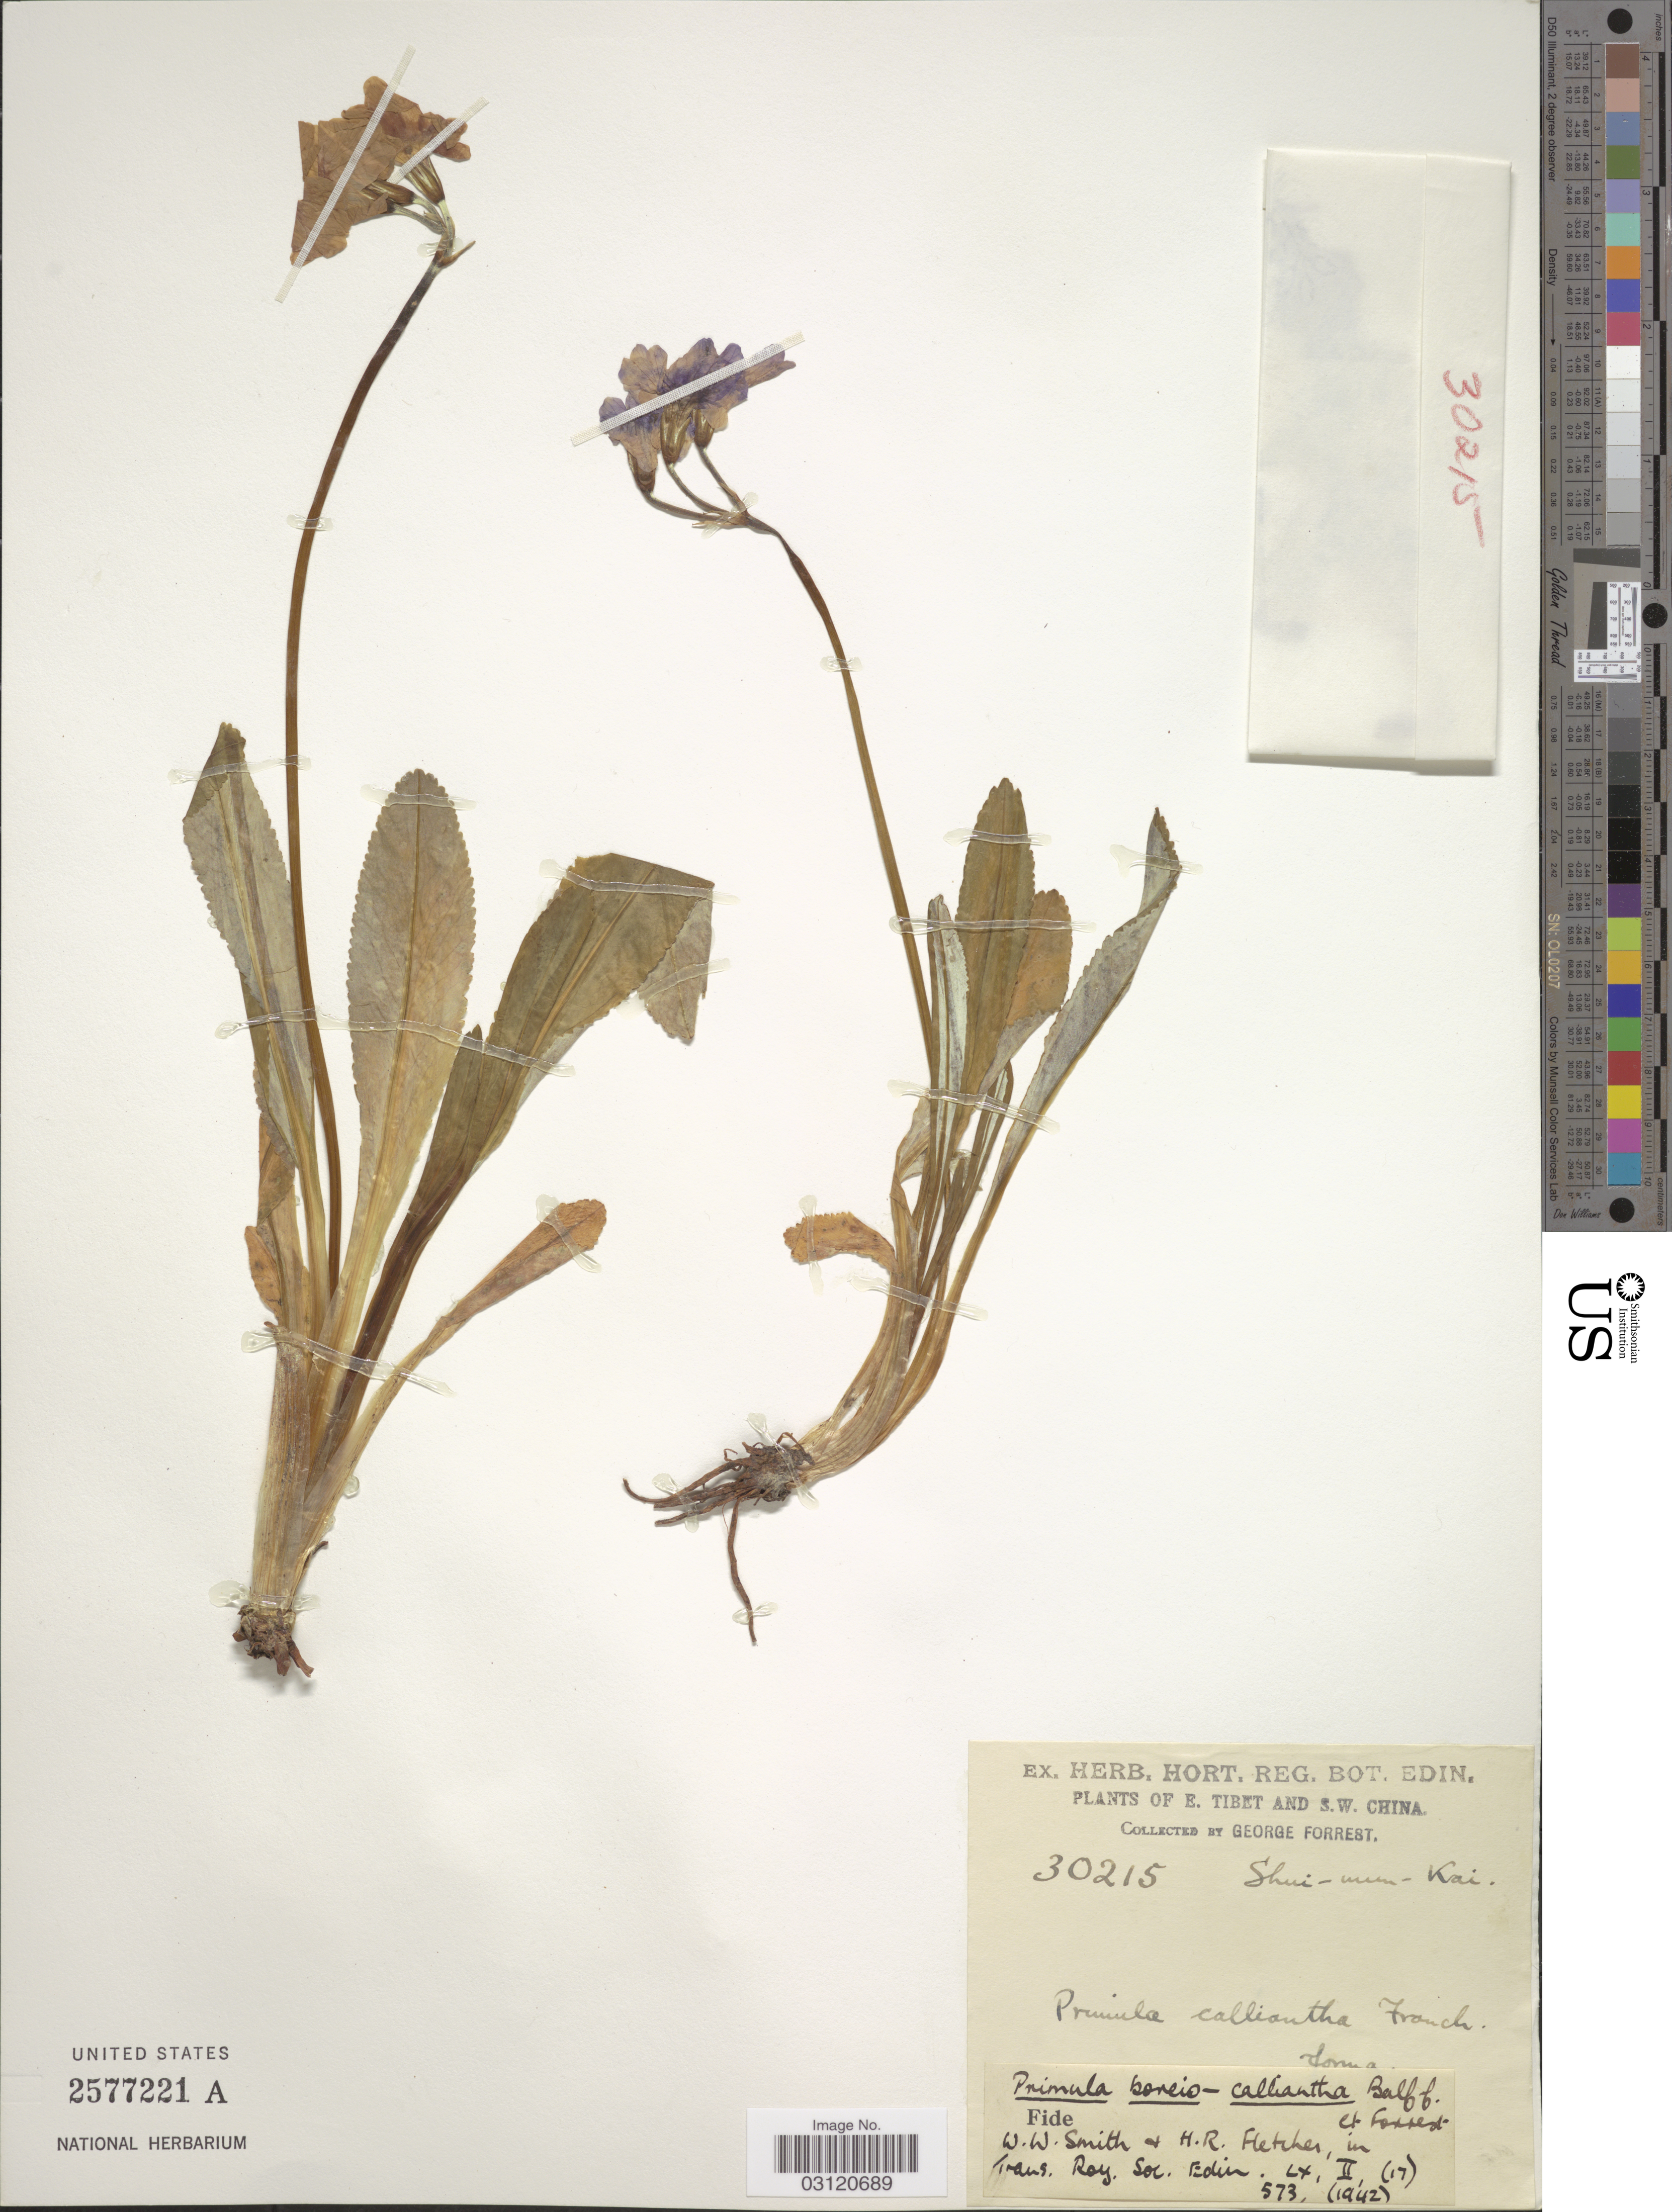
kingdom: Plantae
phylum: Tracheophyta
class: Magnoliopsida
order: Ericales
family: Primulaceae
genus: Primula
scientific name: Primula boreiocalliantha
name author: Balf. f. & Forrest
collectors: G. Forrest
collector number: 30215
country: China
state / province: Xizang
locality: E. Tibet and S.W. China. Shui-mun-Kai.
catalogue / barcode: US 2577221A